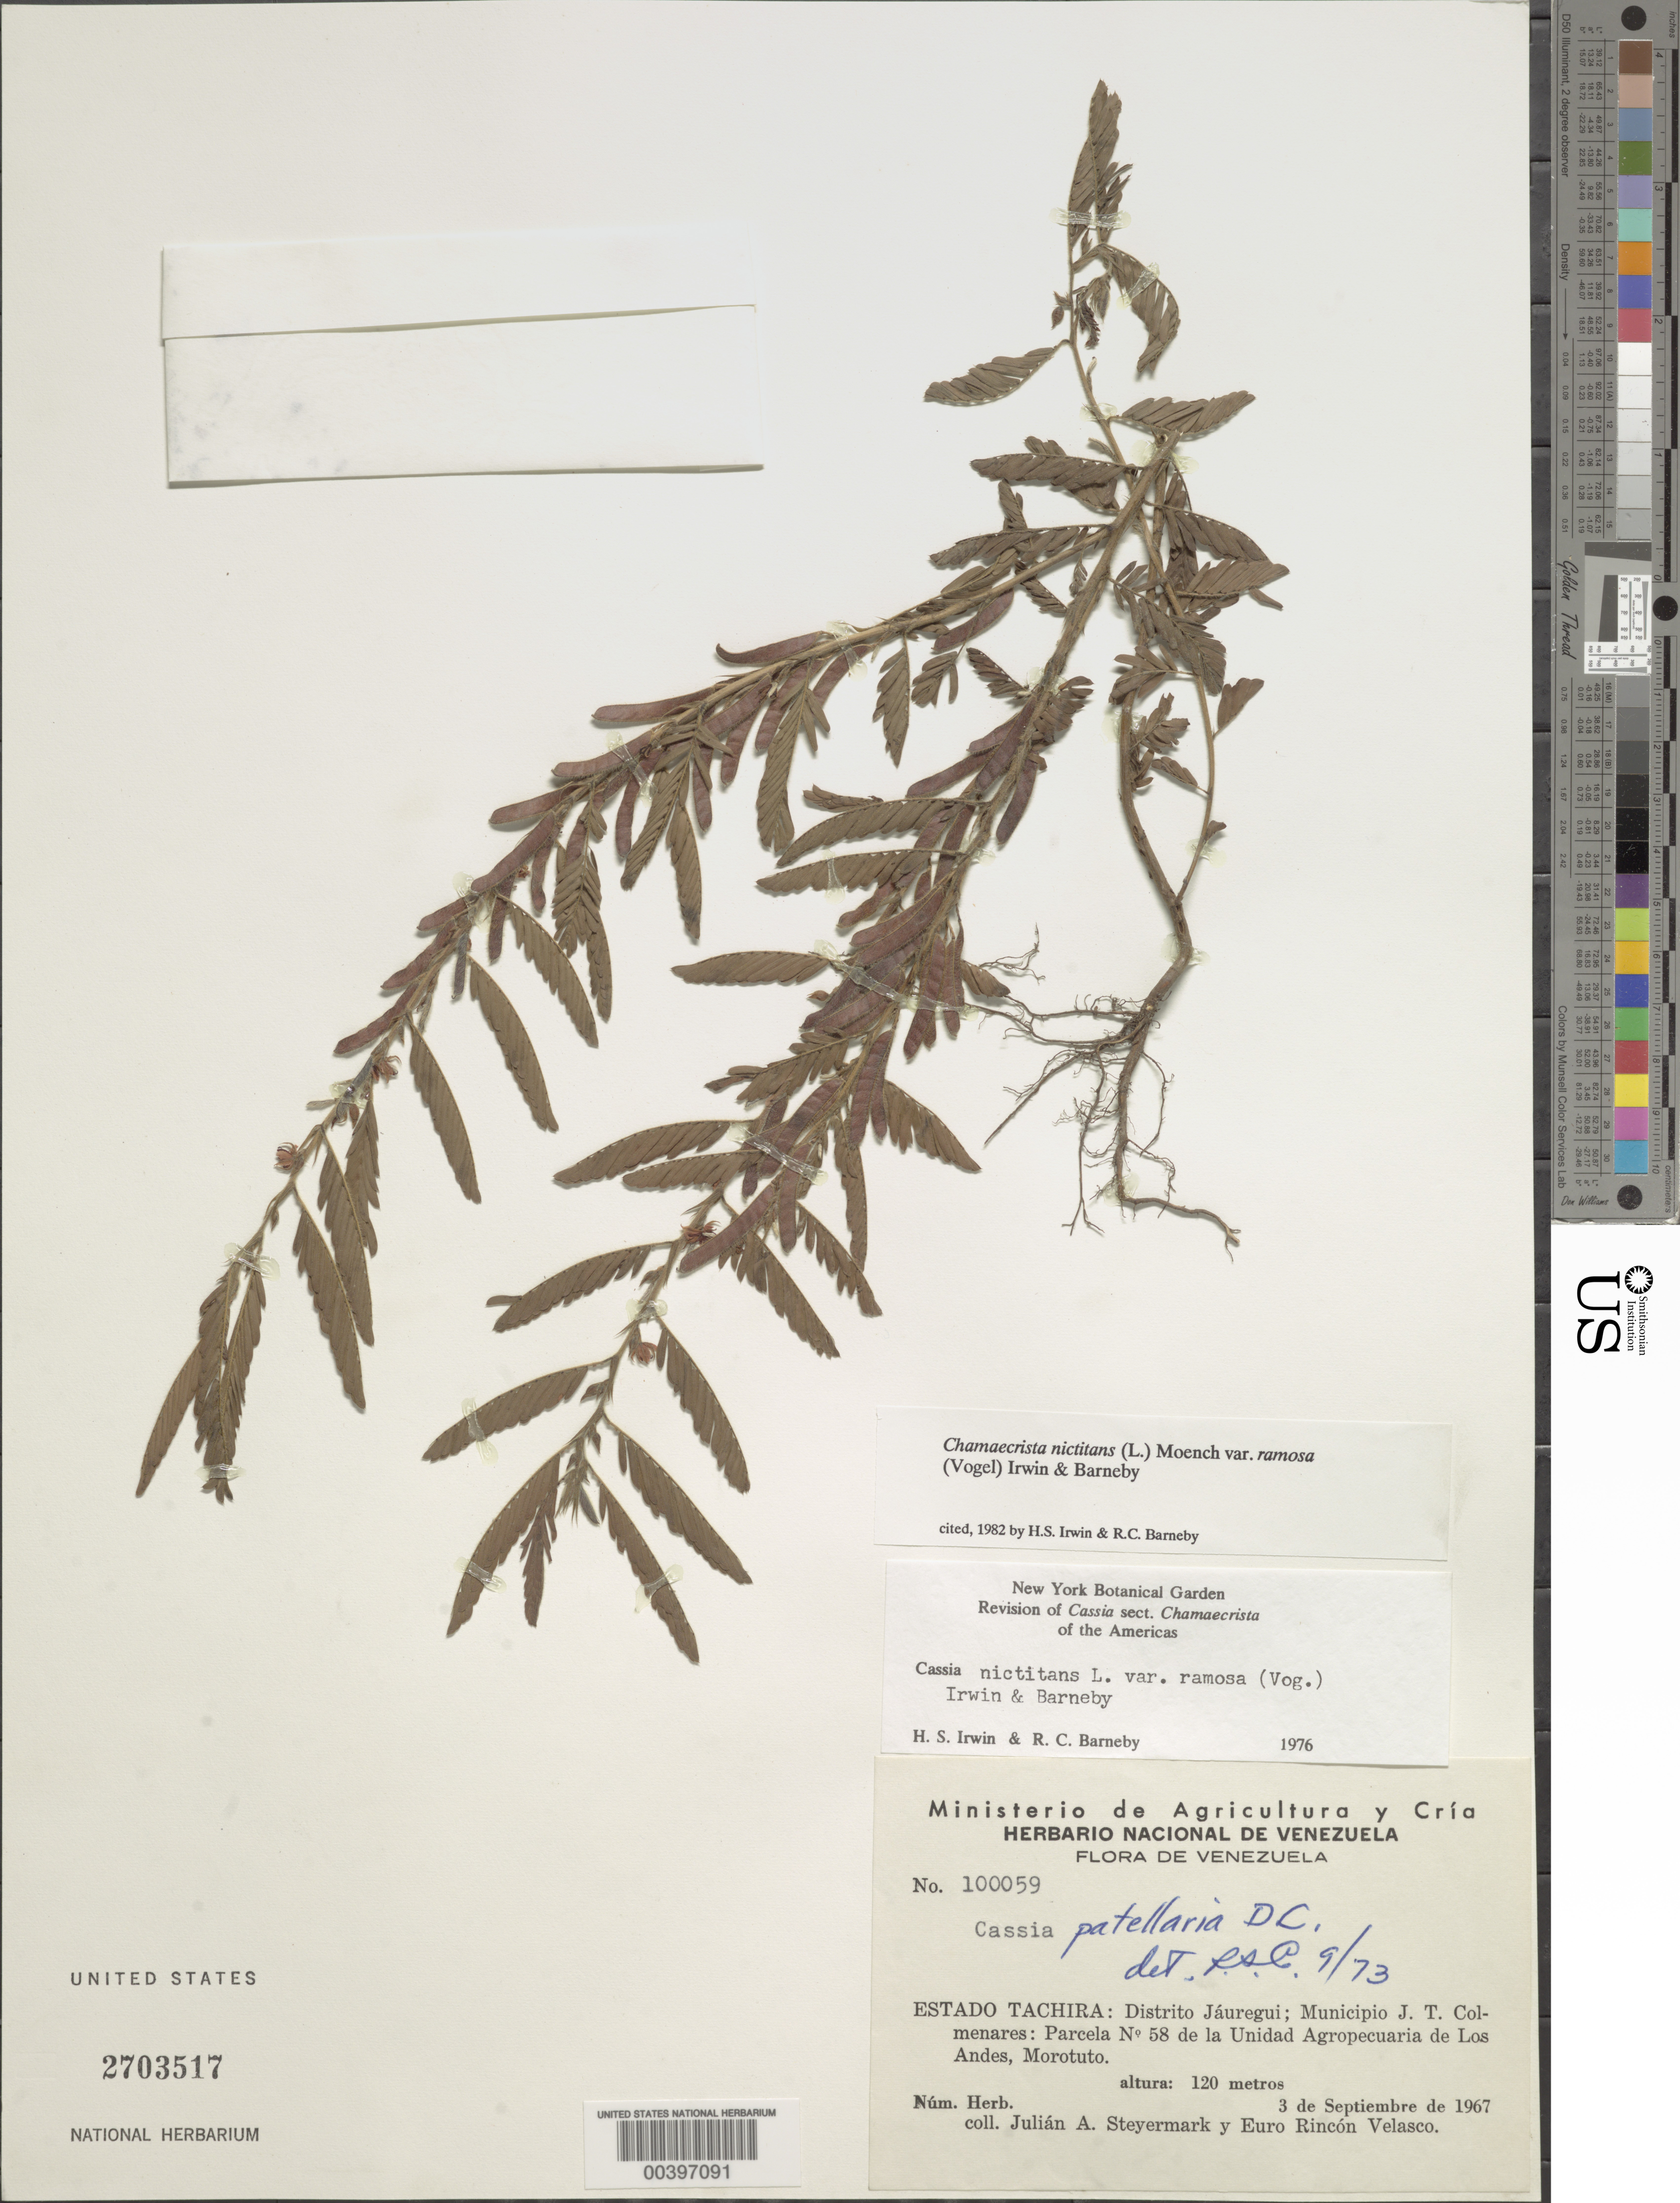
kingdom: Plantae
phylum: Tracheophyta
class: Magnoliopsida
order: Fabales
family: Fabaceae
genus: Chamaecrista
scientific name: Chamaecrista nictitans var. ramosa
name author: (Vogel) H.S. Irwin & Barneby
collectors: J. Steyermark & E. Velasco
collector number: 100059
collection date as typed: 03 Sep 1967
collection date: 1967-09-03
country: Venezuela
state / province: Tachira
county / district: Jauregui Dist.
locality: J.t. colmenares mun.; parcela no. 58 de la unidad agropecuaria de los andes, morotuto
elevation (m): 120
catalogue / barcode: US 2703517